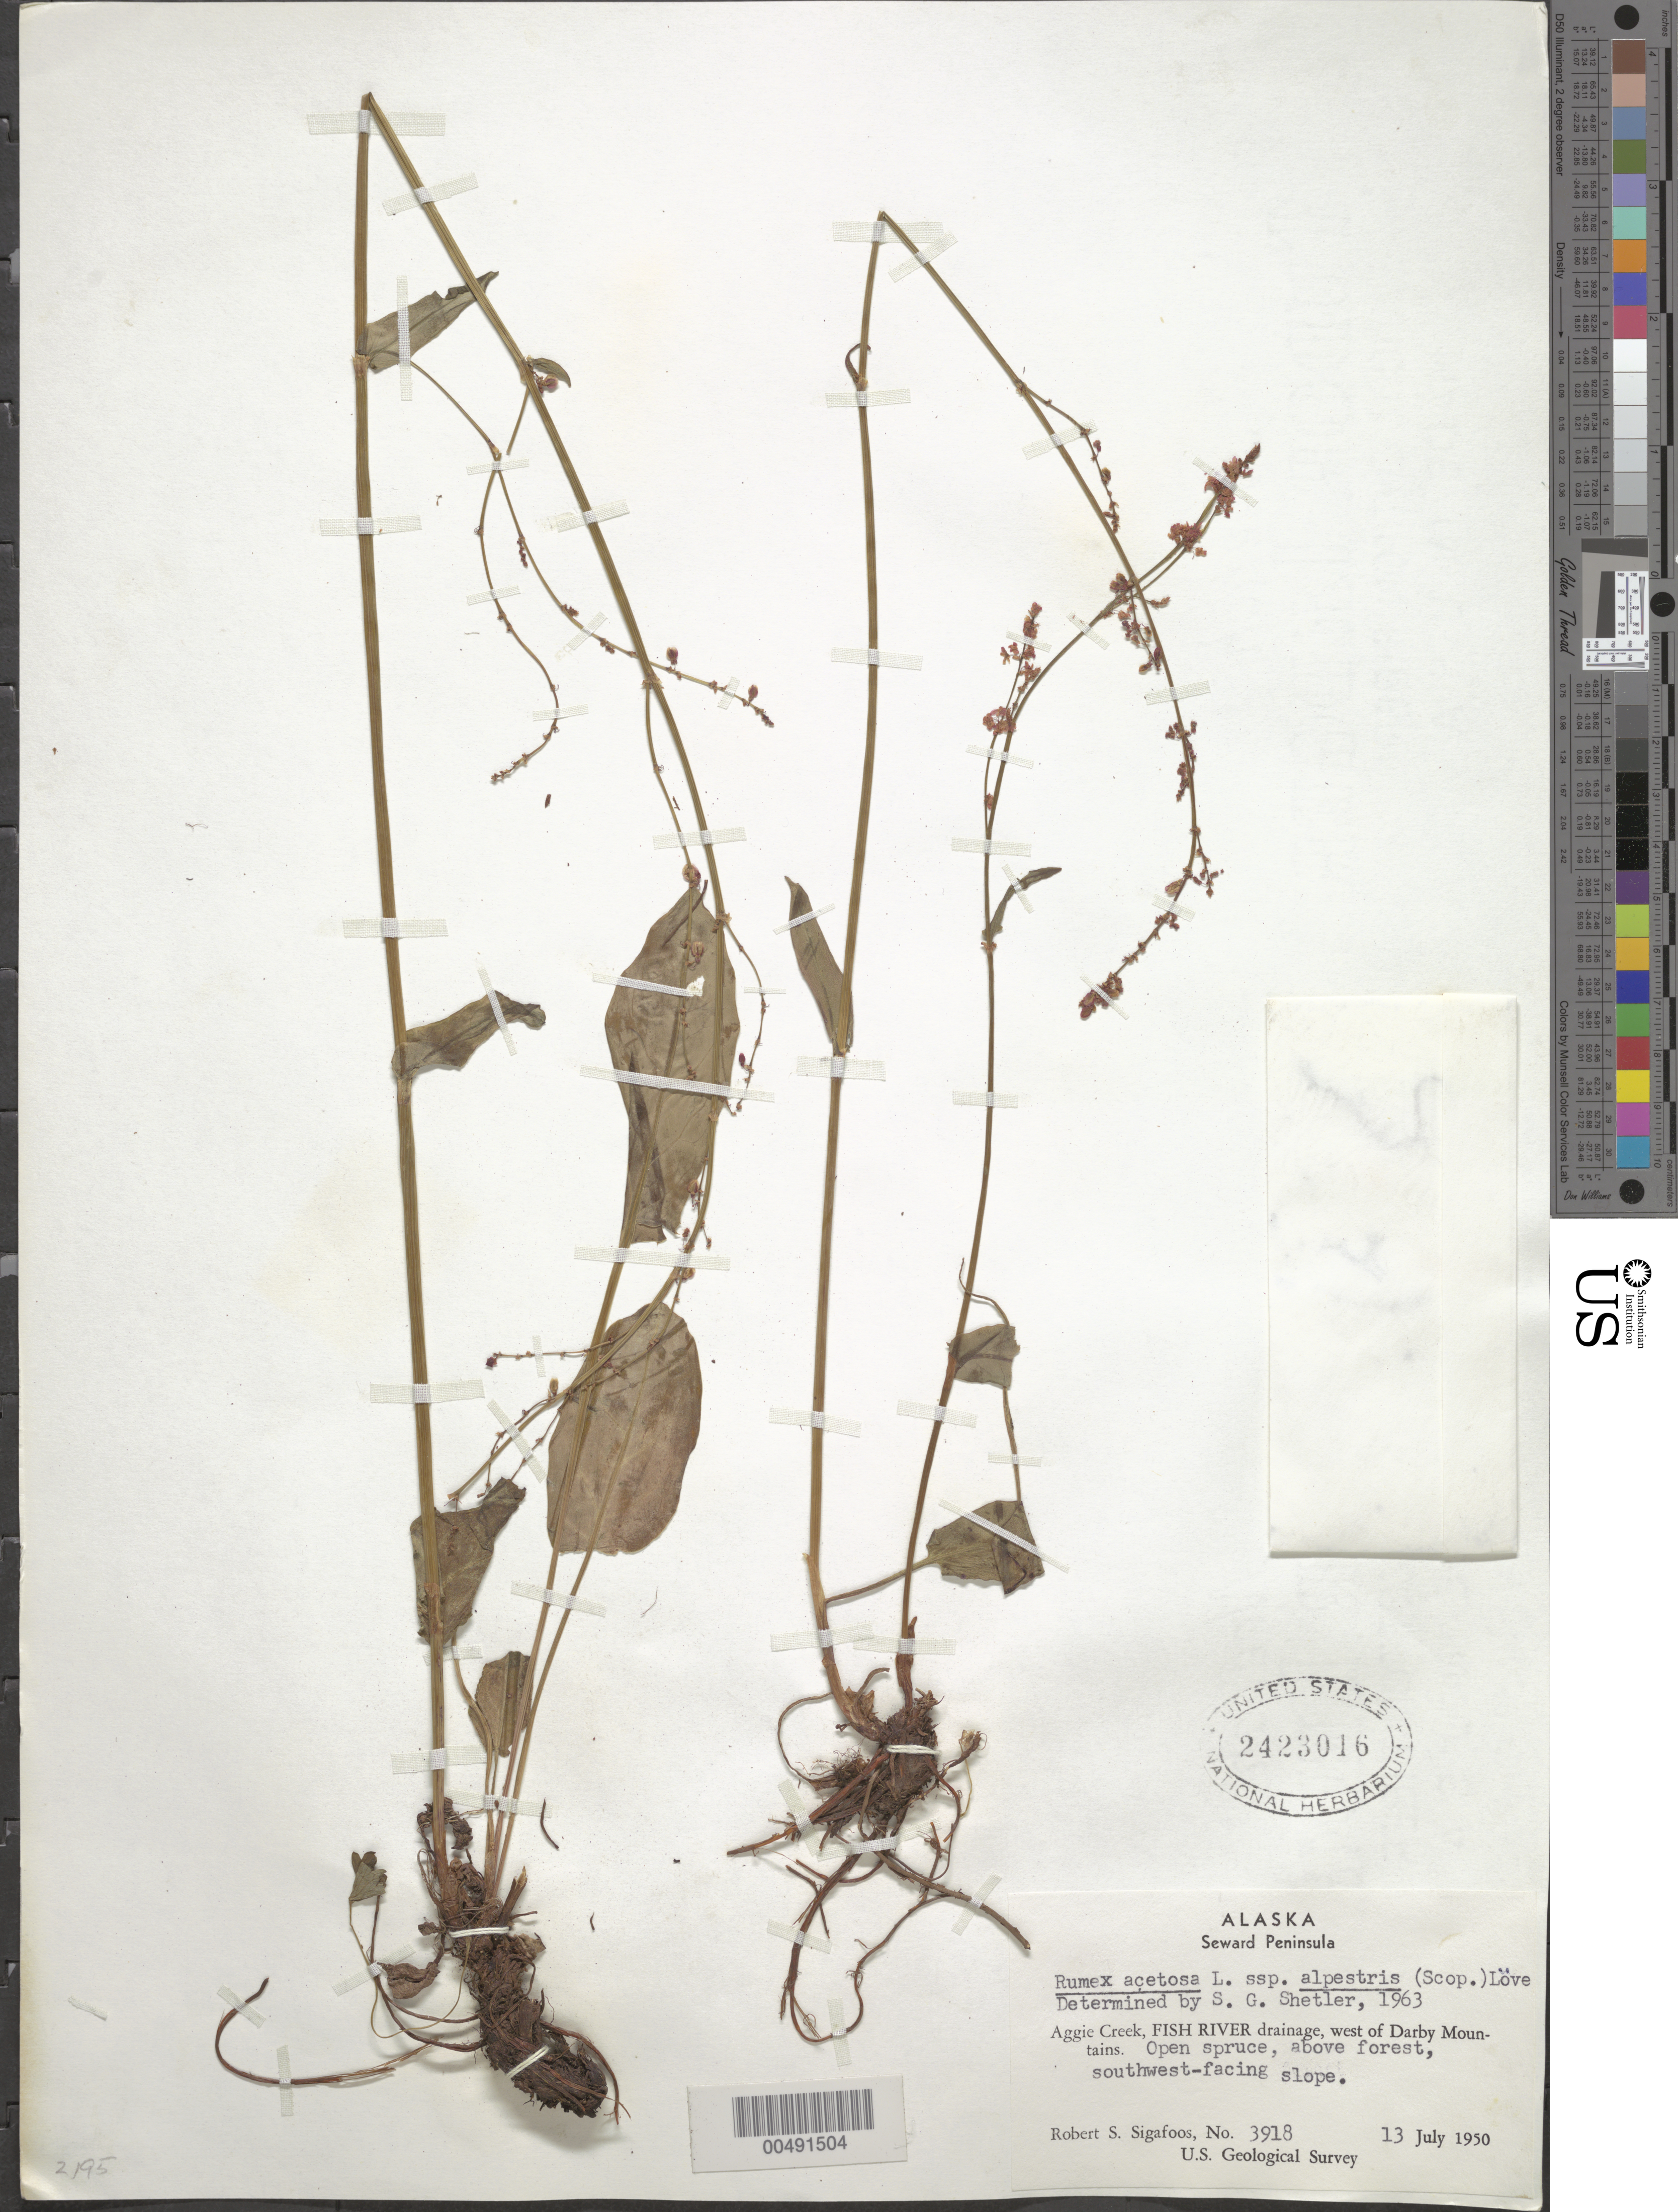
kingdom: Plantae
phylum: Tracheophyta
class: Magnoliopsida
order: Caryophyllales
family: Polygonaceae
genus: Rumex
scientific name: Rumex acetosa subsp. alpestris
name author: (Scop.) Á. Löve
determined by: Shetler, Stanwyn G., (US), NMNH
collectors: R. Sigafoos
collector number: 3918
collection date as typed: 13 Jul 1950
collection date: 1950-07-13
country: United States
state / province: Alaska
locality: Seward Peninsula, Aggie Creek, Fish River drainage, west of Darby Mountains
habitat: open spruce, above forest, southwest-facing slope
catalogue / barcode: US 2423016